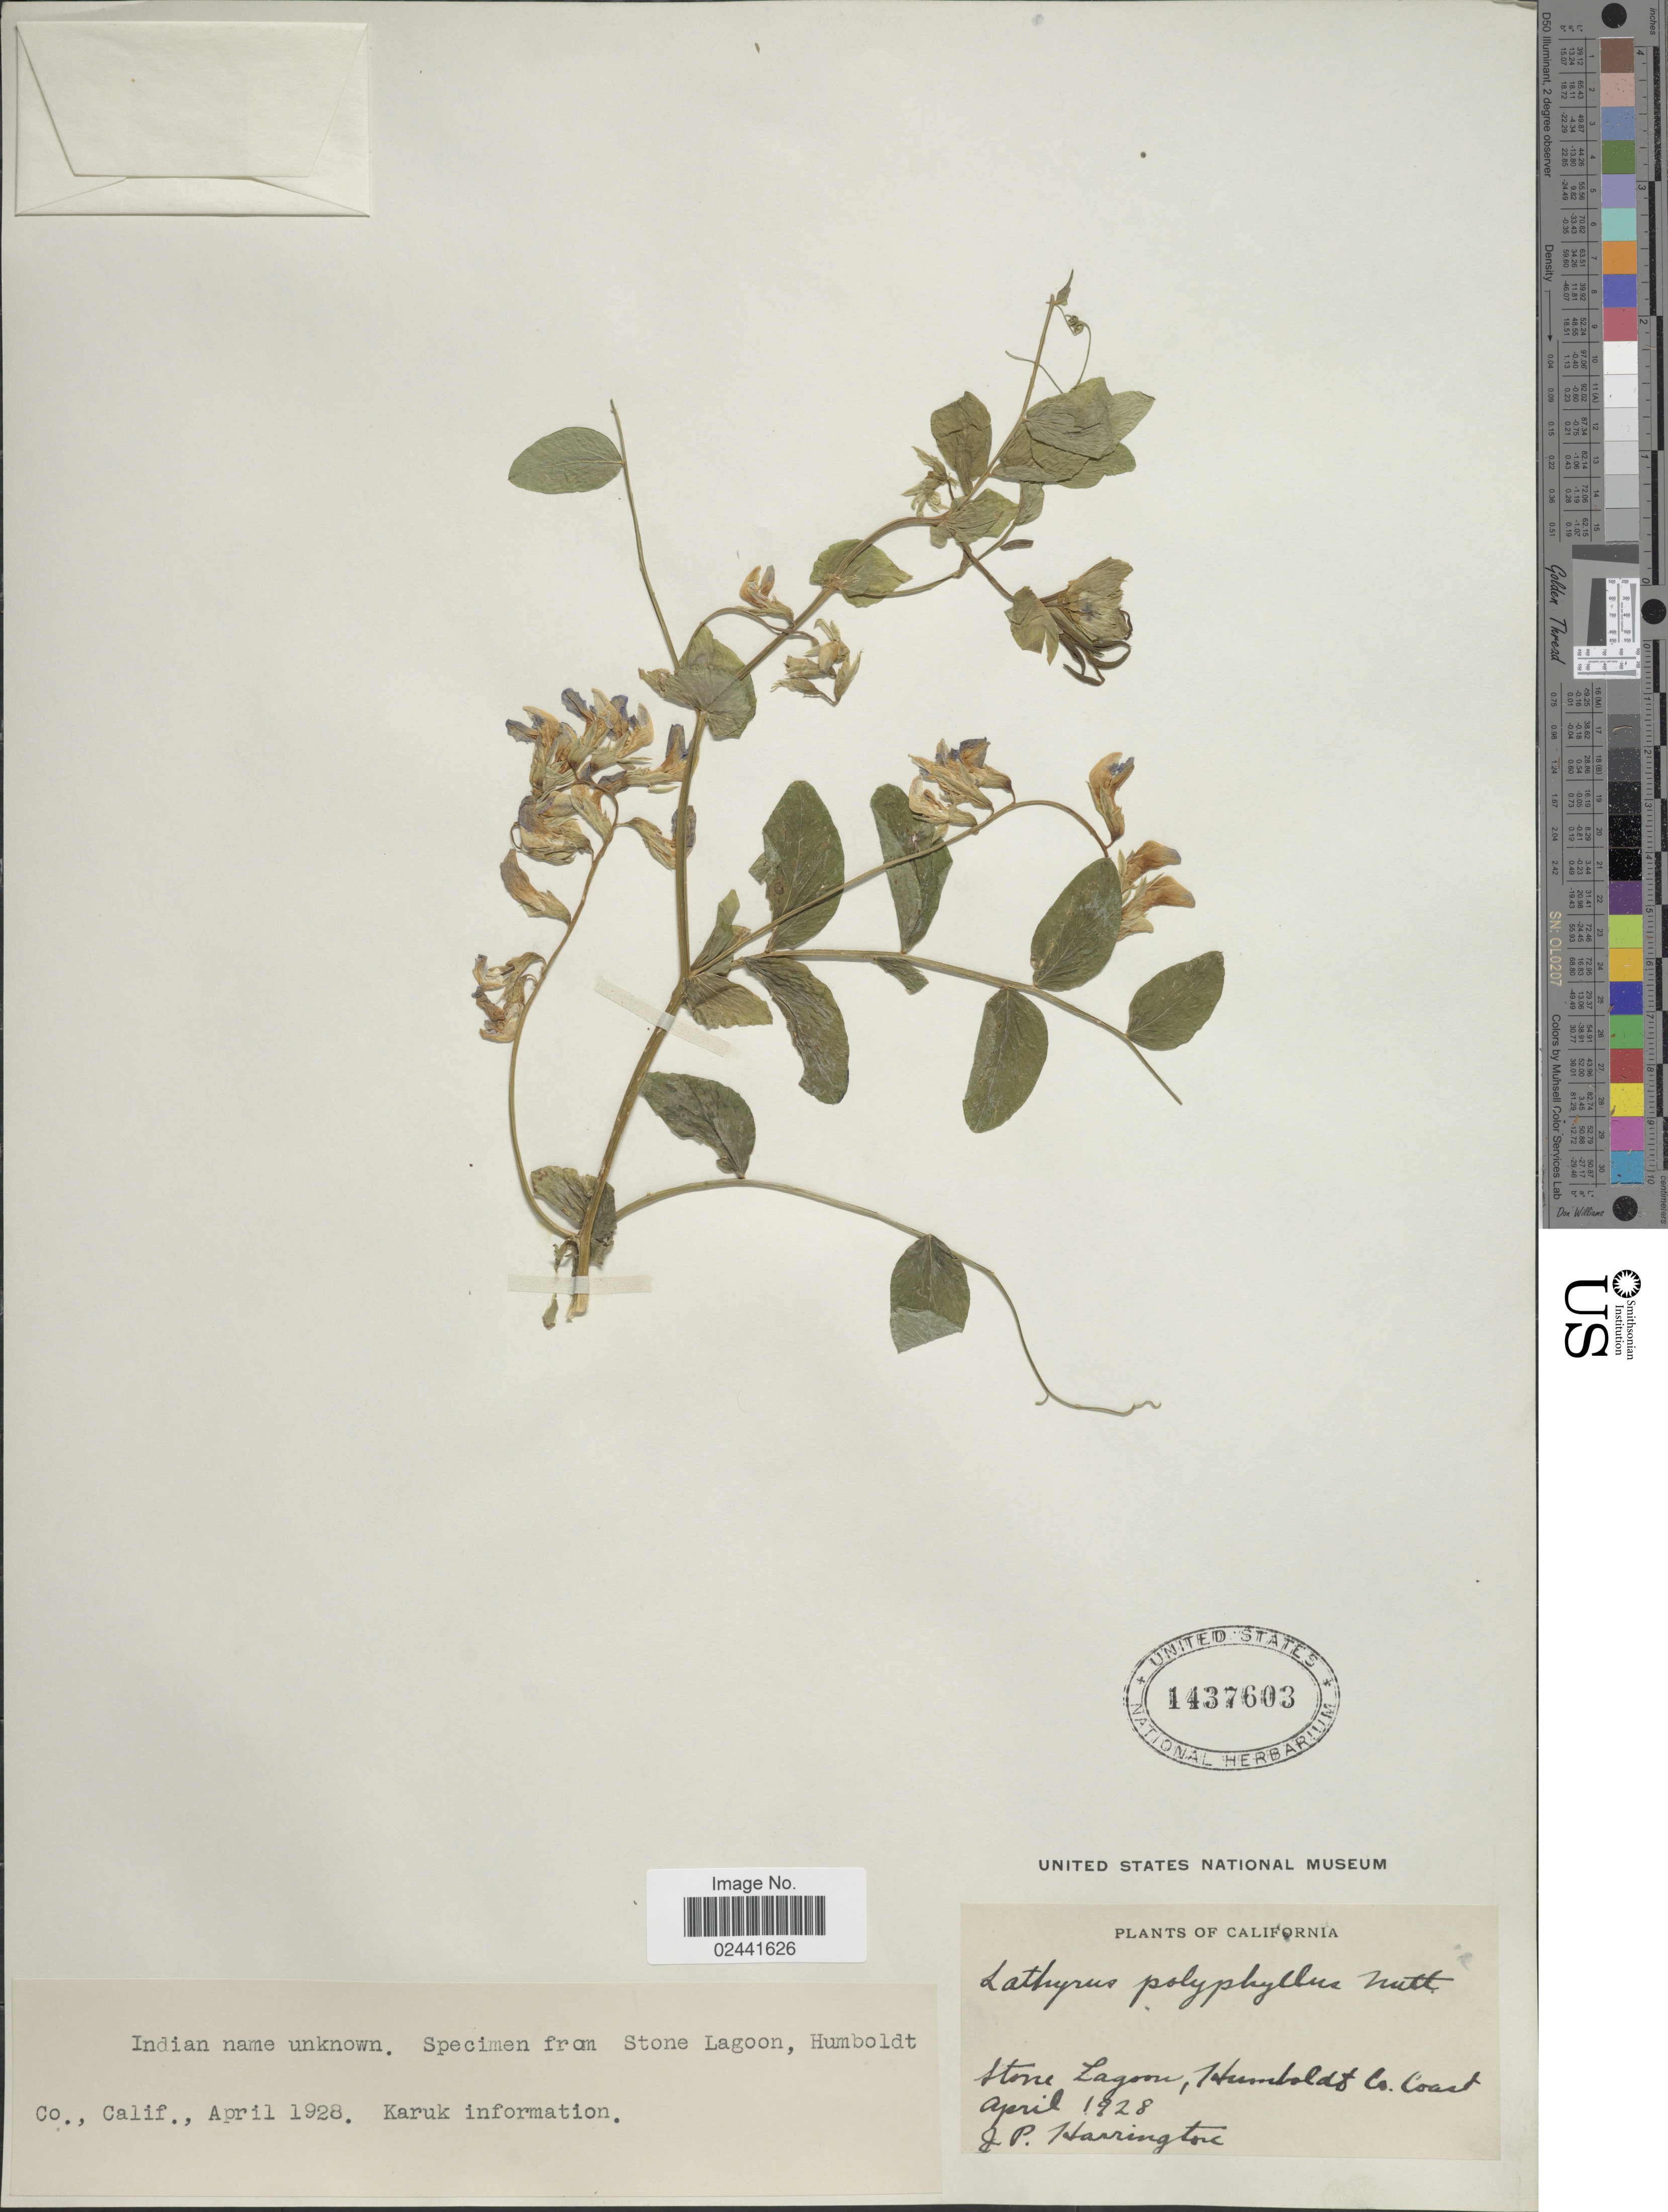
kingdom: Plantae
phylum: Tracheophyta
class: Magnoliopsida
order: Fabales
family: Fabaceae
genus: Lathyrus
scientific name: Lathyrus polyphyllus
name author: Nutt.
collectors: J. Harrington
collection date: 1928-04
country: United States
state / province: California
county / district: Humboldt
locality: Stone Lagoon, Humboldt. Coast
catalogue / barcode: US 1437603